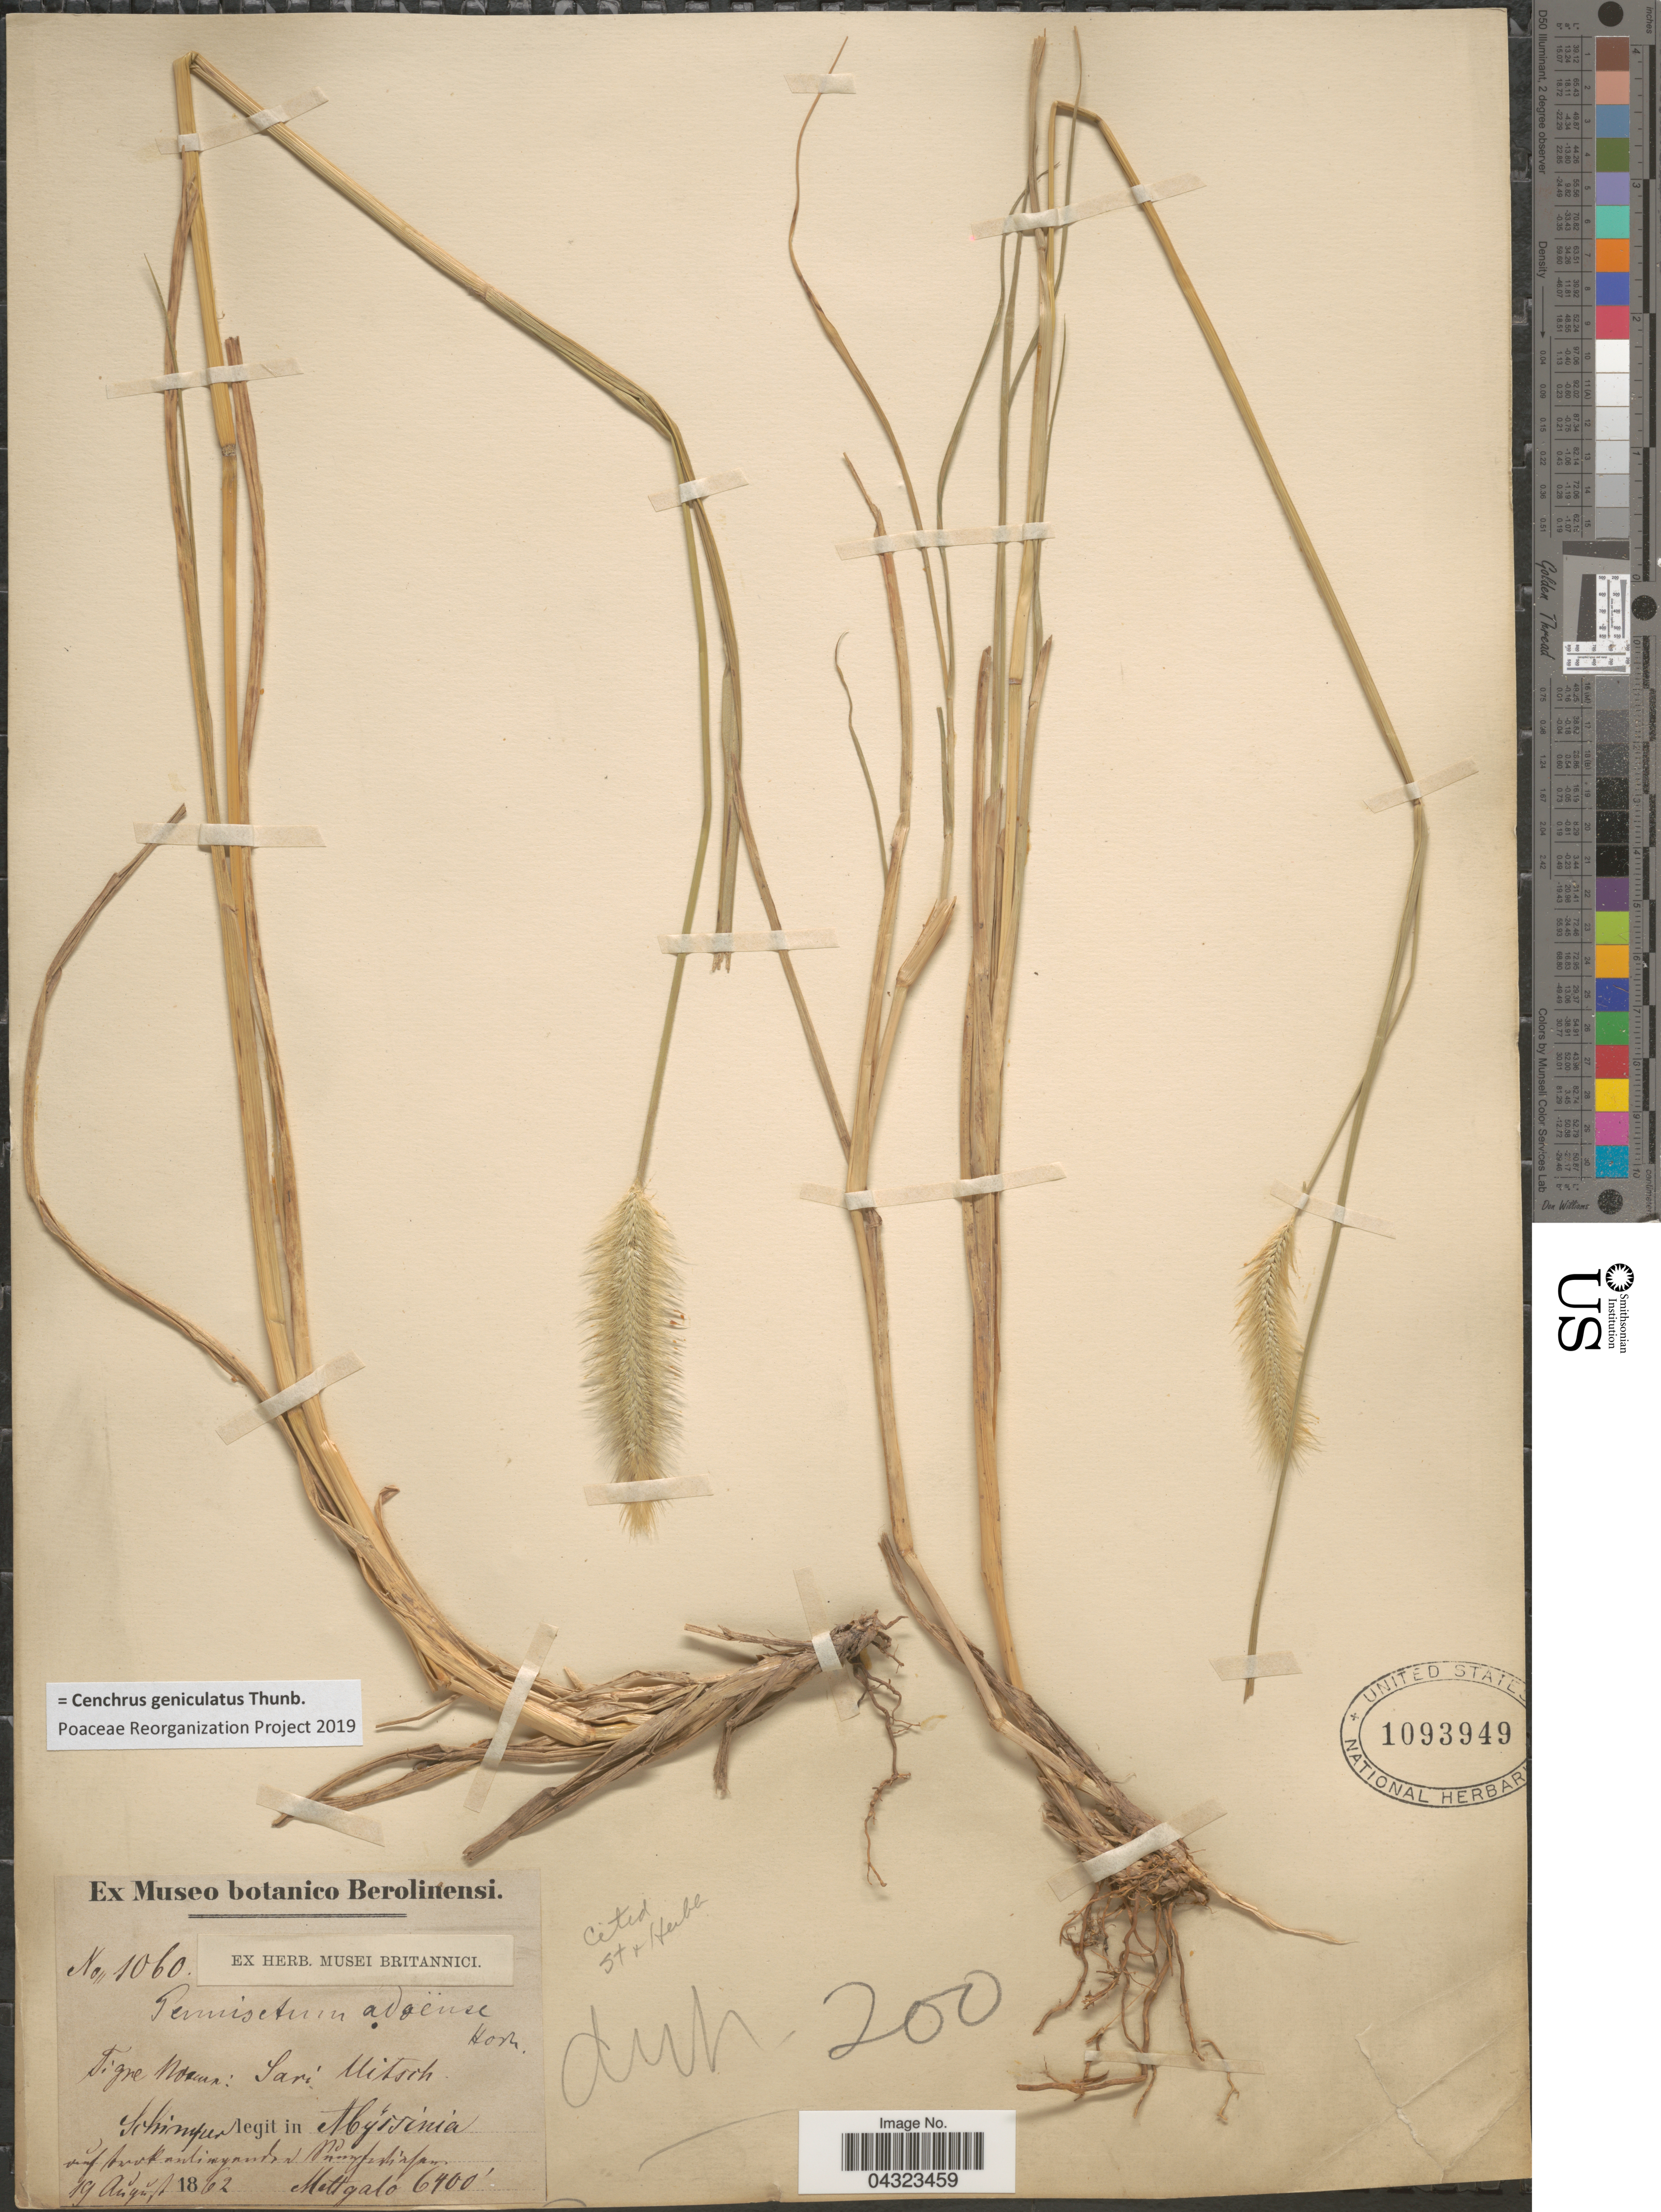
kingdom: Plantae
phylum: Tracheophyta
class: Liliopsida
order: Poales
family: Poaceae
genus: Cenchrus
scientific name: Cenchrus geniculatus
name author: Thunb.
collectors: -. Schimper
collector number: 1060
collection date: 1862-08-19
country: Ethiopia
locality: Tigre Mosura: Sari Mitsih. [interpreted] Abyssinia. Mattgalo.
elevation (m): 1951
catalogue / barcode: US 1093949